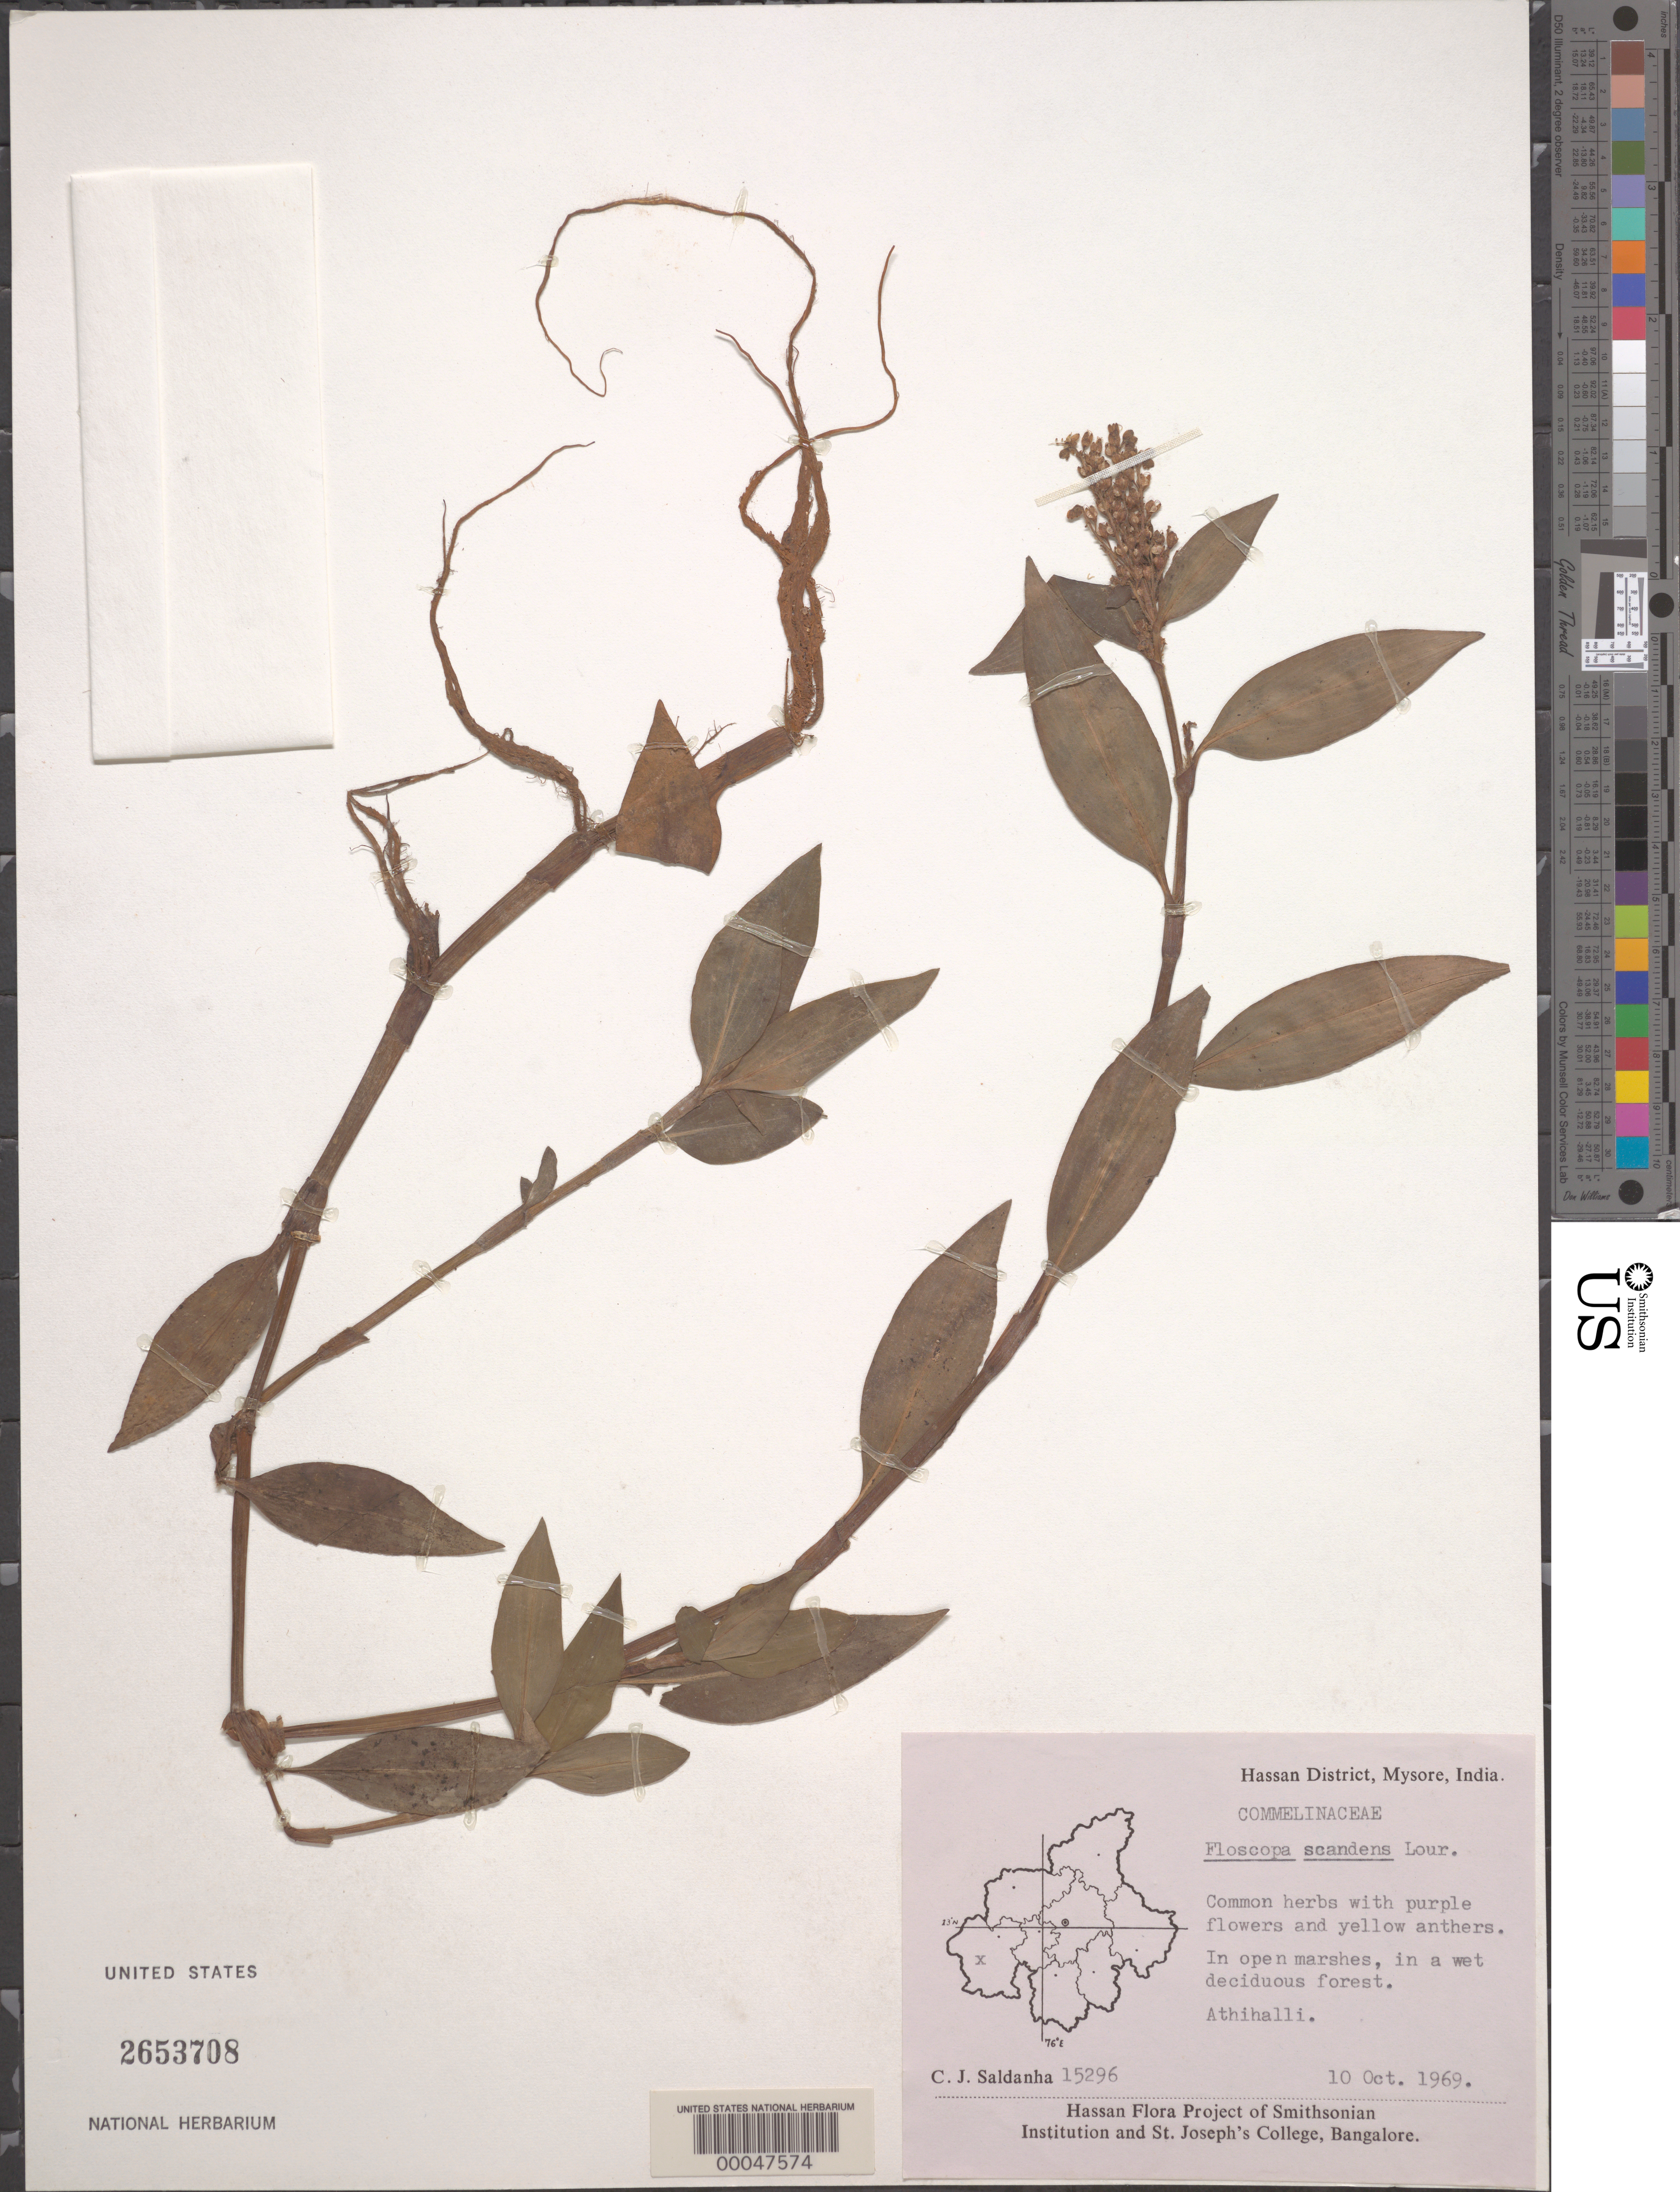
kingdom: Plantae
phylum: Tracheophyta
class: Liliopsida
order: Commelinales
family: Commelinaceae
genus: Floscopa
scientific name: Floscopa scandens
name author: Lour.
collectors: C. J. Saldanha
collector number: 15296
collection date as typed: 10 Oct 1969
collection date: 1969-10-10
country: India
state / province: Karnataka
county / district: Hassan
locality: Athihalli, mysore state [mysore state = karnataka.]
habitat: Open marsh, wet deciduous forest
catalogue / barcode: US 2653708